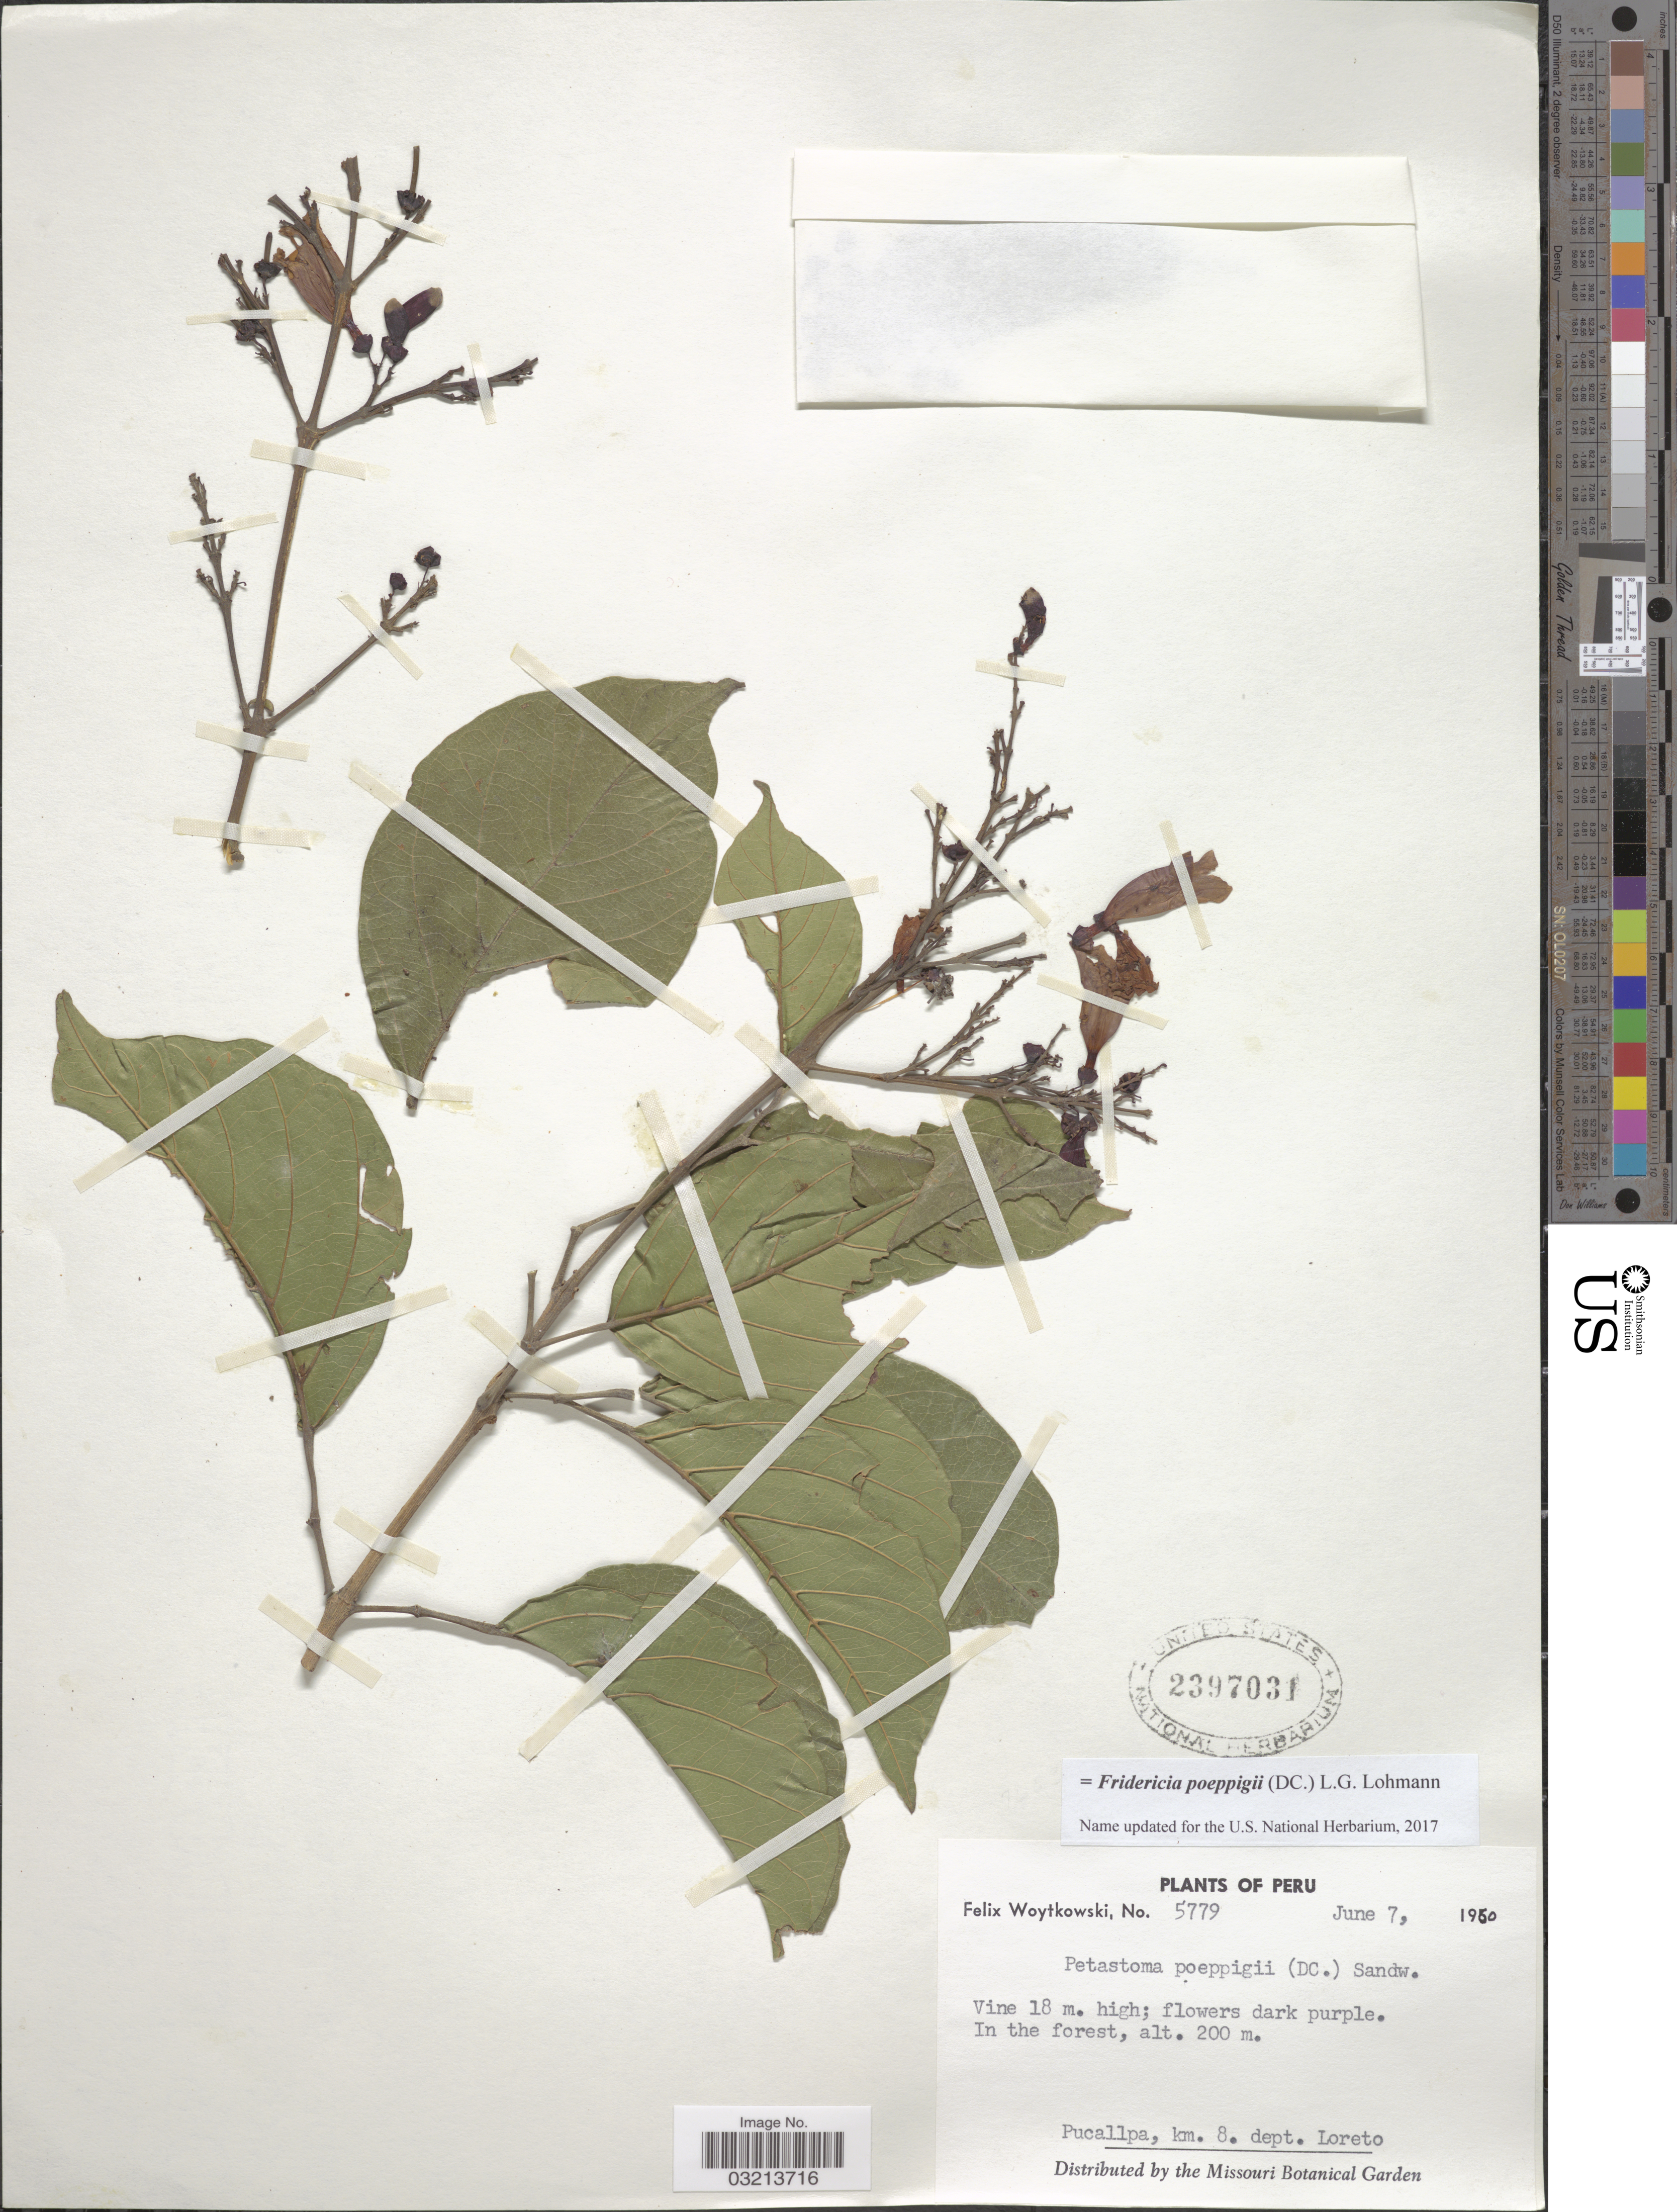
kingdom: Plantae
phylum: Tracheophyta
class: Magnoliopsida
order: Lamiales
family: Bignoniaceae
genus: Fridericia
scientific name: Fridericia poeppigii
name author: (DC.) L.G. Lohmann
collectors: F. Woytkowski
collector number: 5779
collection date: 1960-06-07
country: Peru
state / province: Loreto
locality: Pucallpa, km. 8. dept. Loreto.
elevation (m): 200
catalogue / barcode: US 2397031